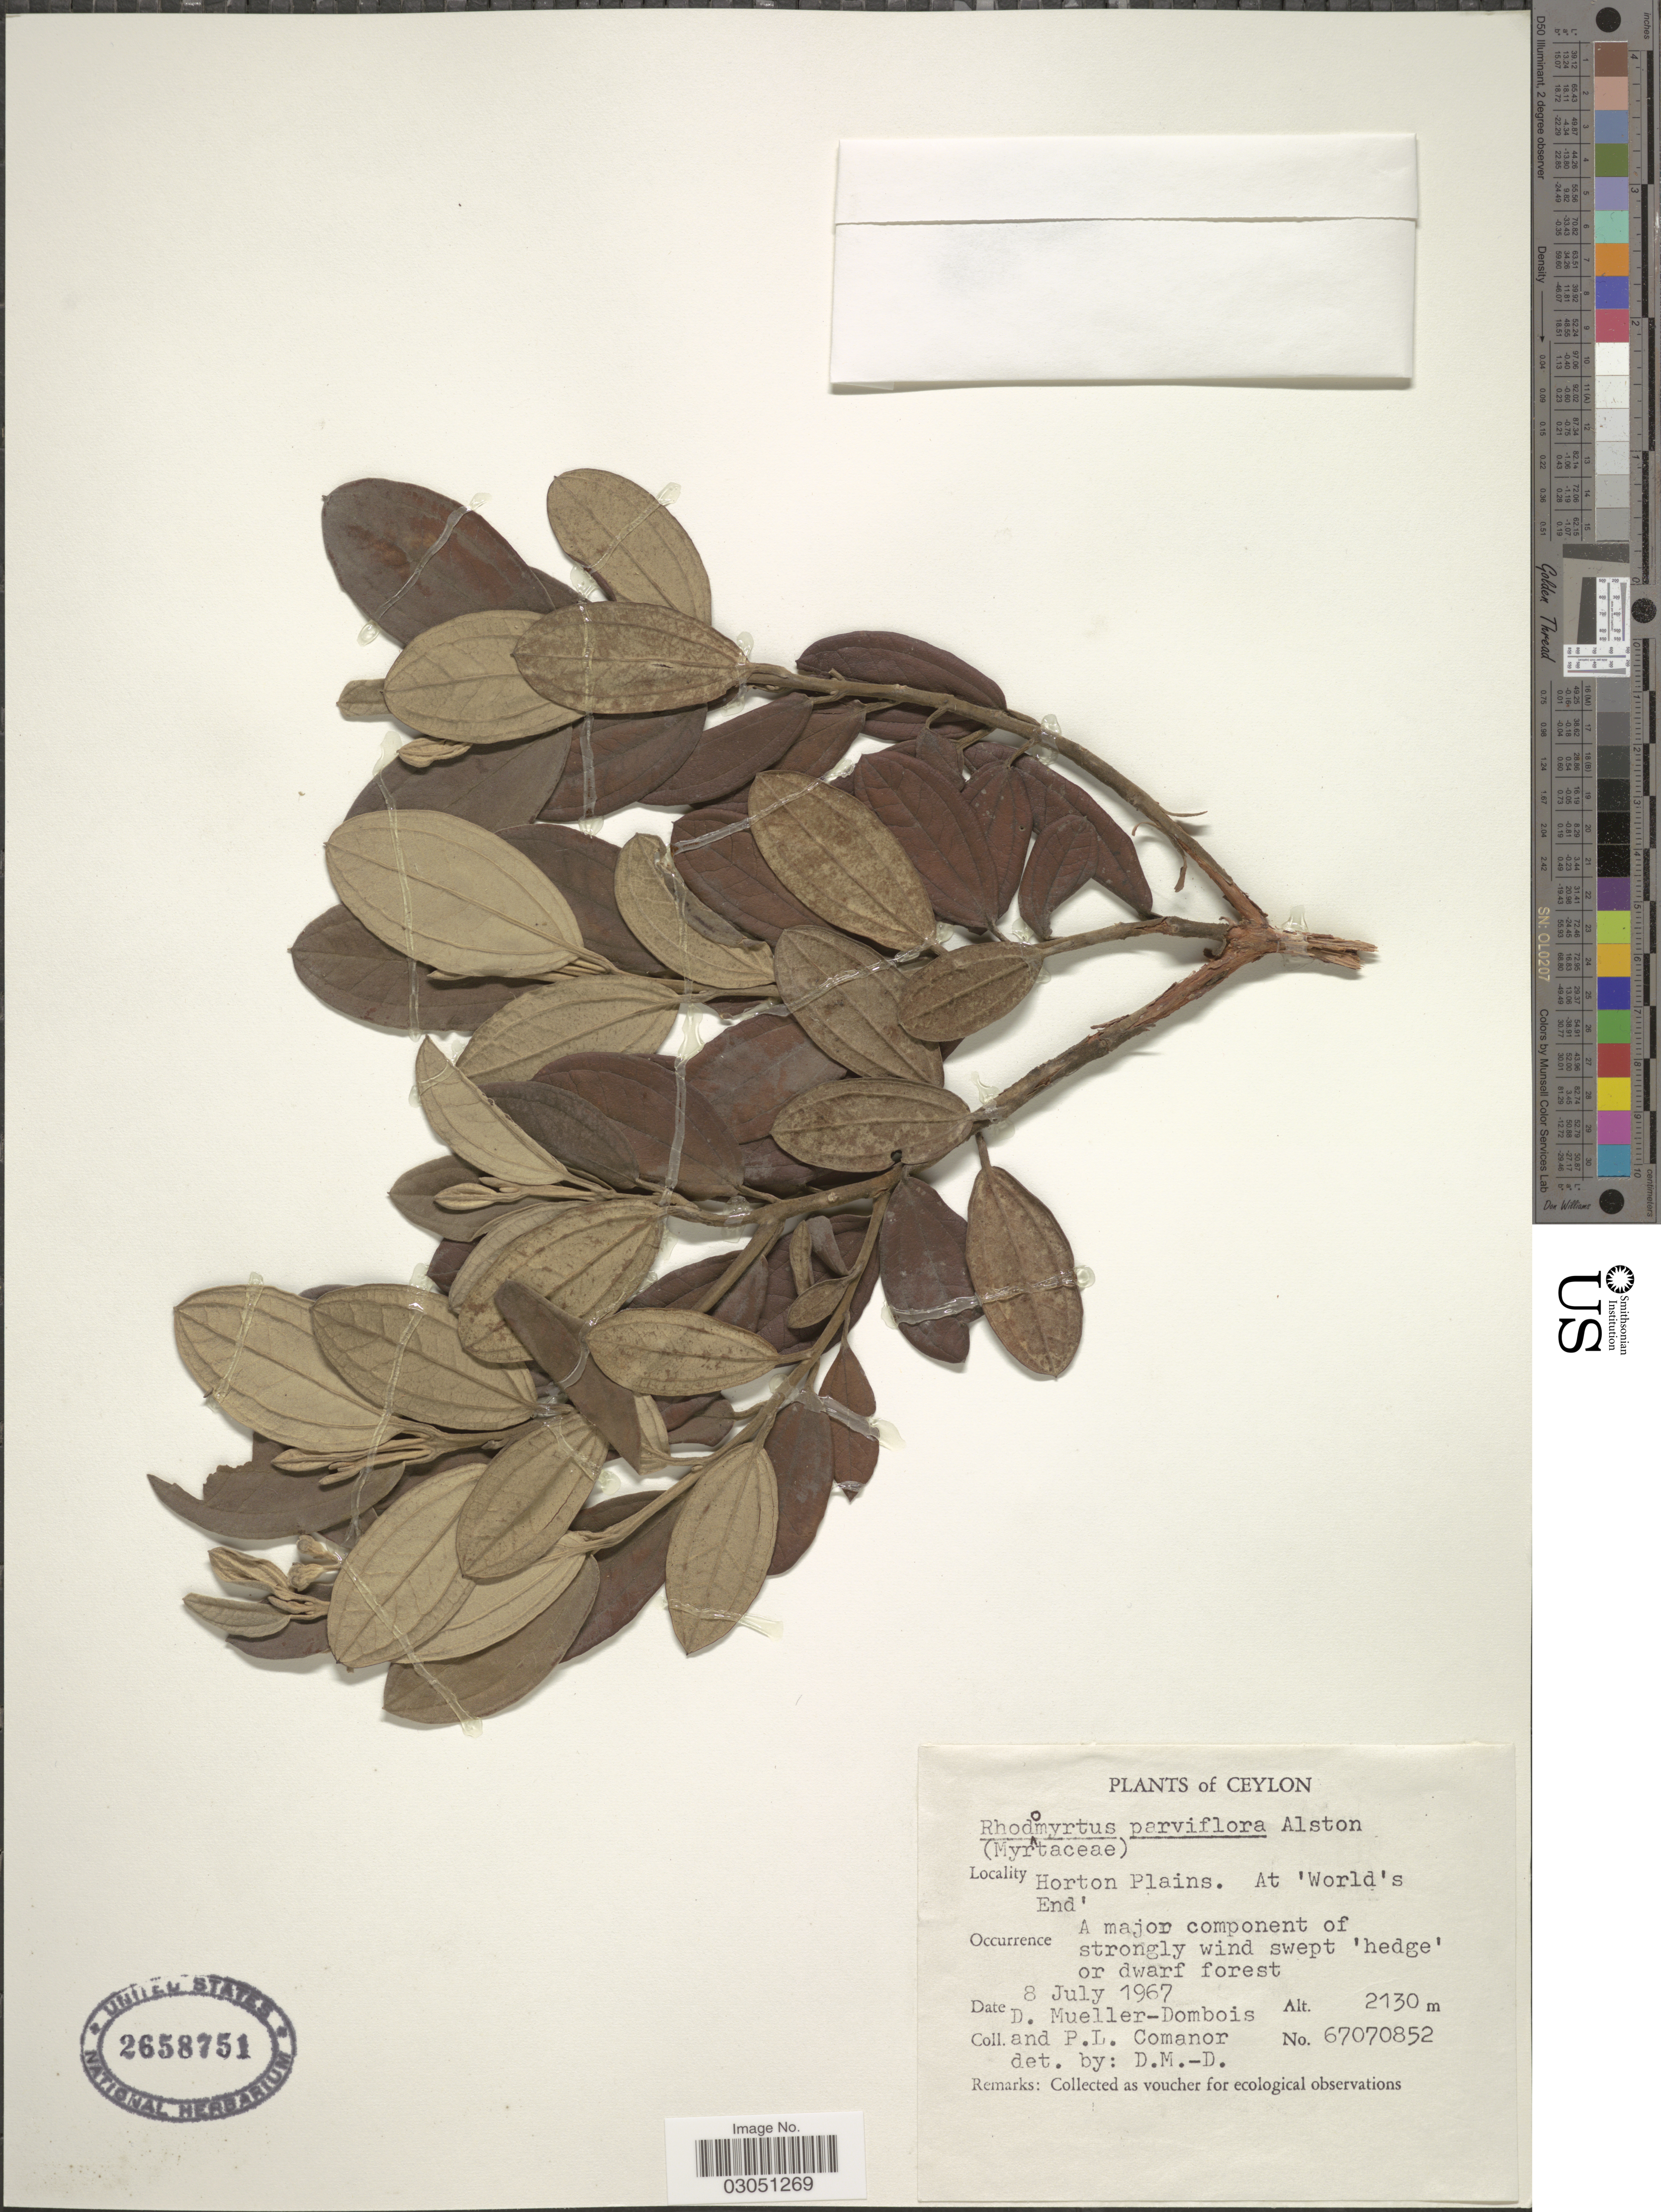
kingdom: Plantae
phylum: Tracheophyta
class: Magnoliopsida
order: Myrtales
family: Myrtaceae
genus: Rhodomyrtus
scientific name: Rhodomyrtus parviflora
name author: Alston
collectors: D. Mueller-Dombois & P. Comanor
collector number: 67070852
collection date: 1967-07-08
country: Sri Lanka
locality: Ceylon, Horton Plains. At 'World's End'.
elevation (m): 2130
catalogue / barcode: US 2658751